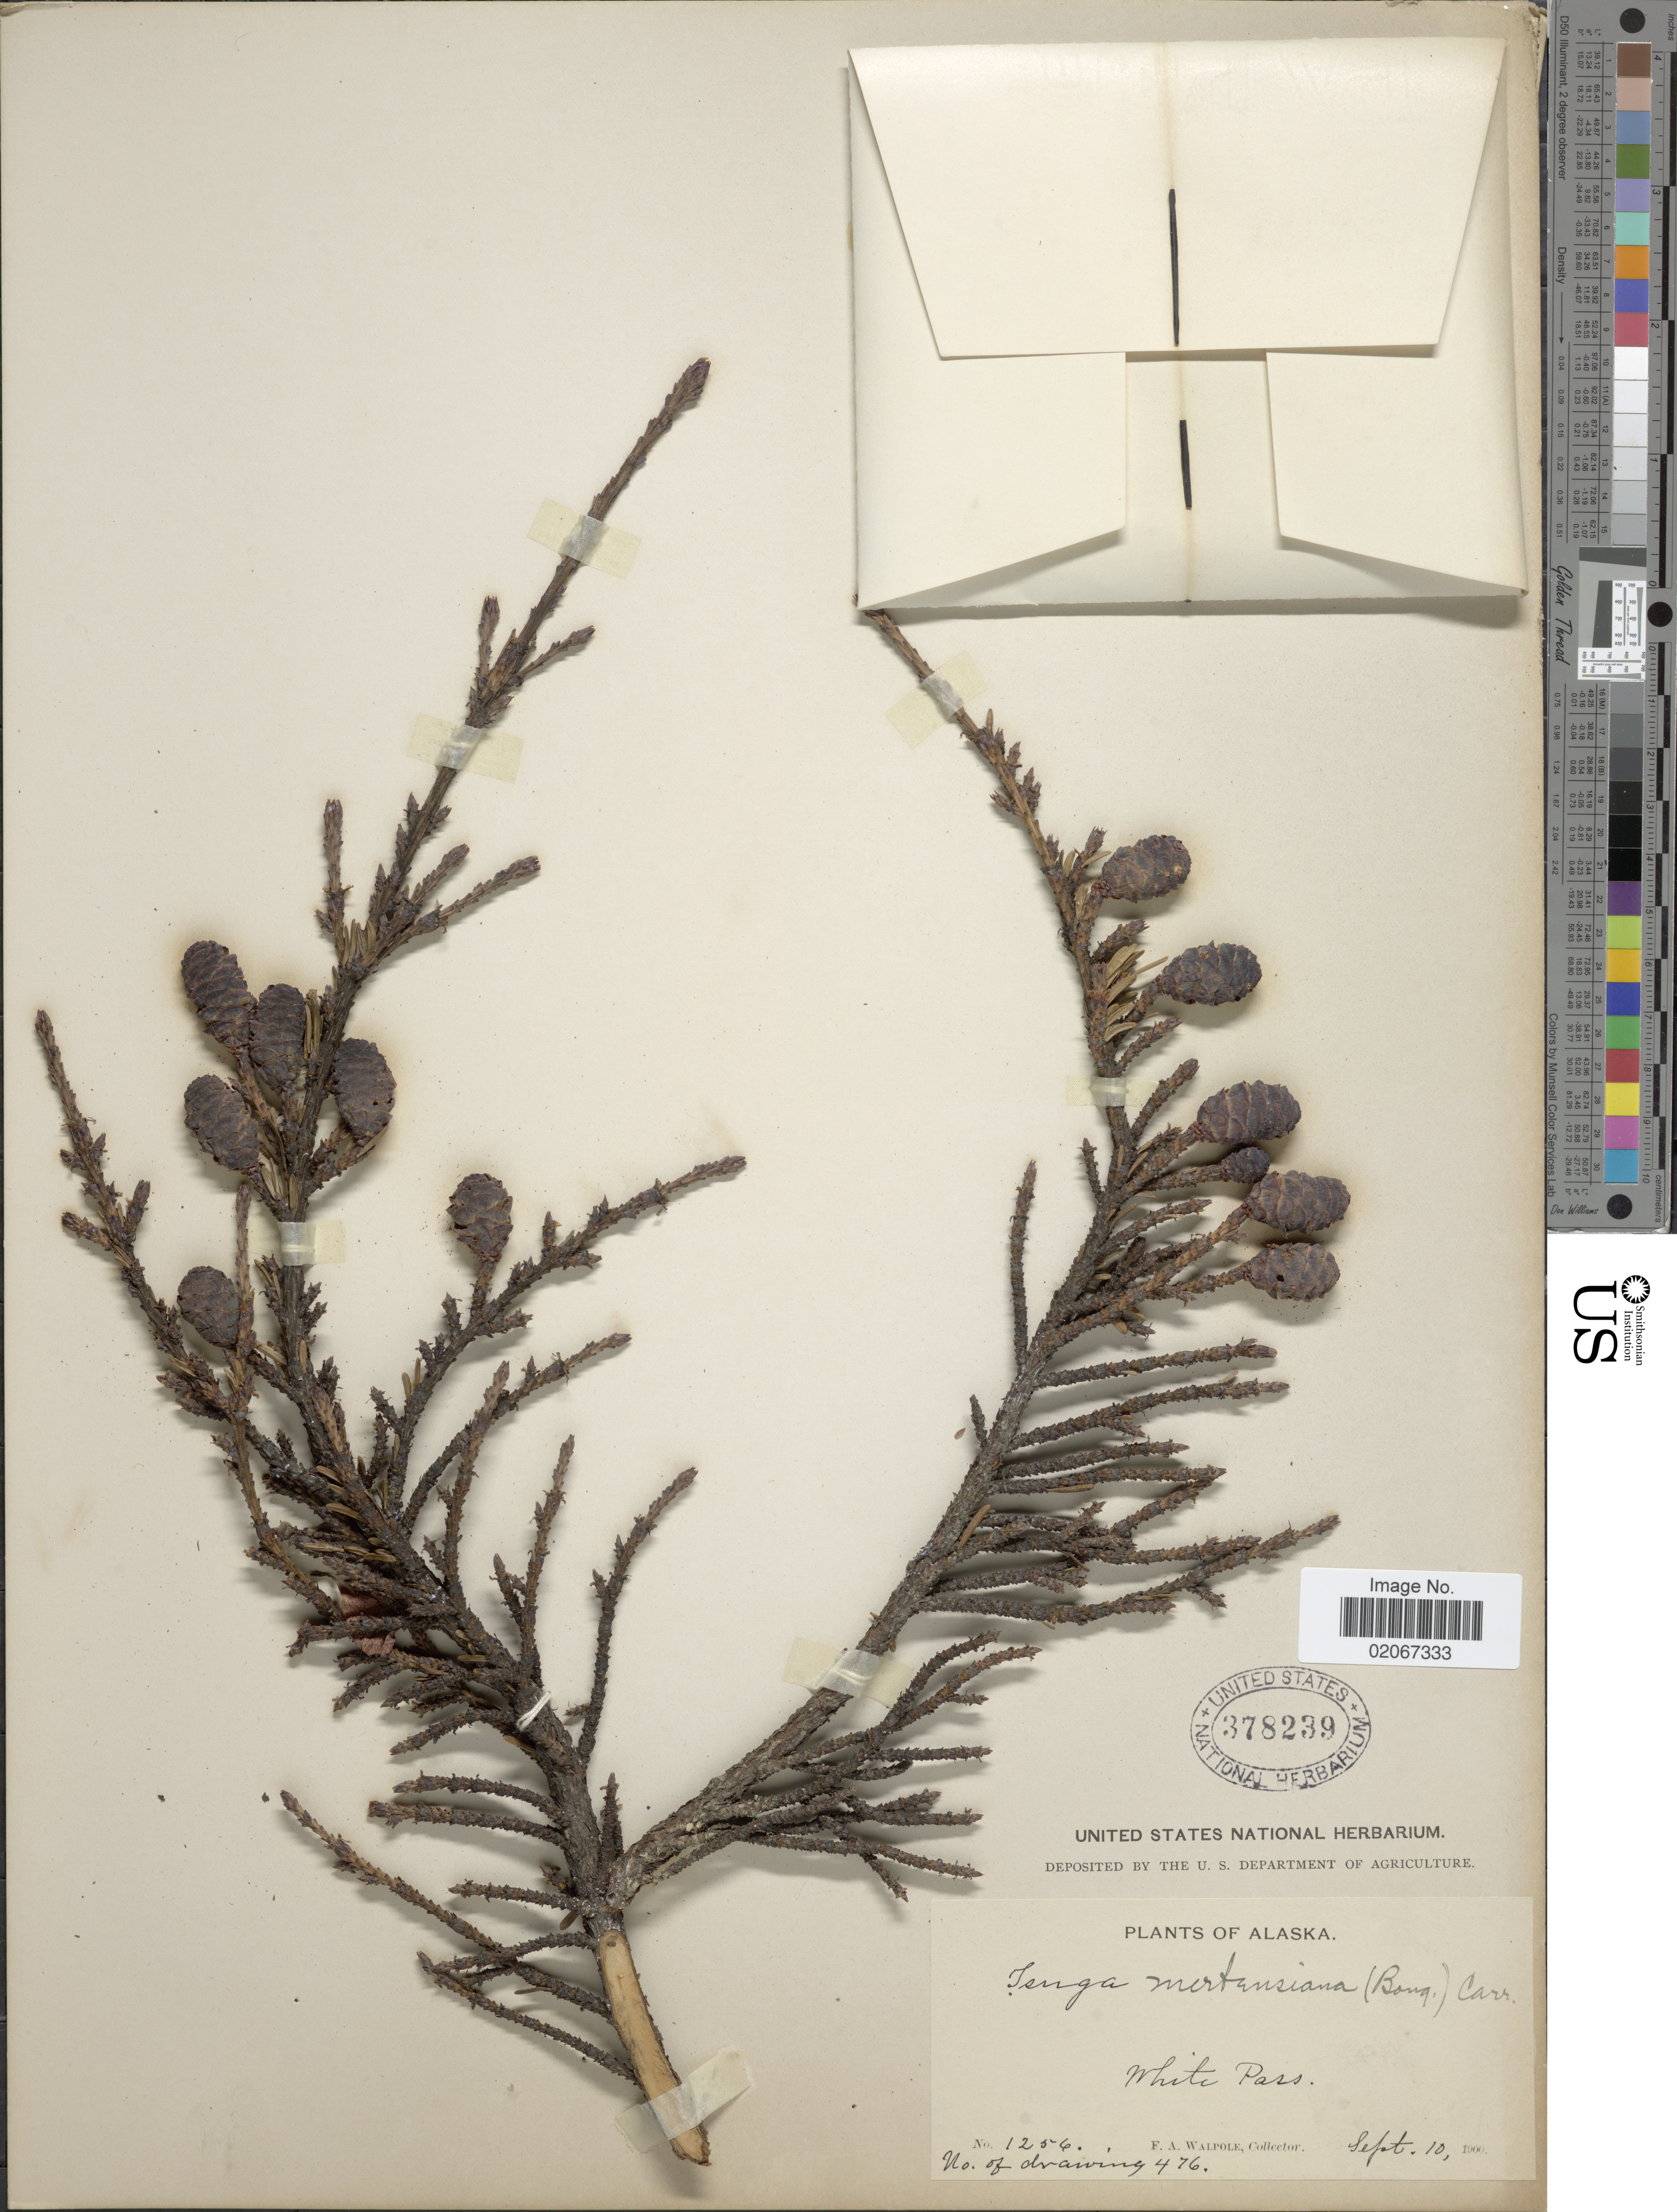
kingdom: Plantae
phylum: Tracheophyta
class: Pinopsida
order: Pinales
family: Pinaceae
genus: Tsuga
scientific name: Tsuga mertensiana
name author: (Bong.) Carrière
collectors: F. Walpole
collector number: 1256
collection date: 1900-09-10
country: United States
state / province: Alaska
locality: White Pass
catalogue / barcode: US 378239